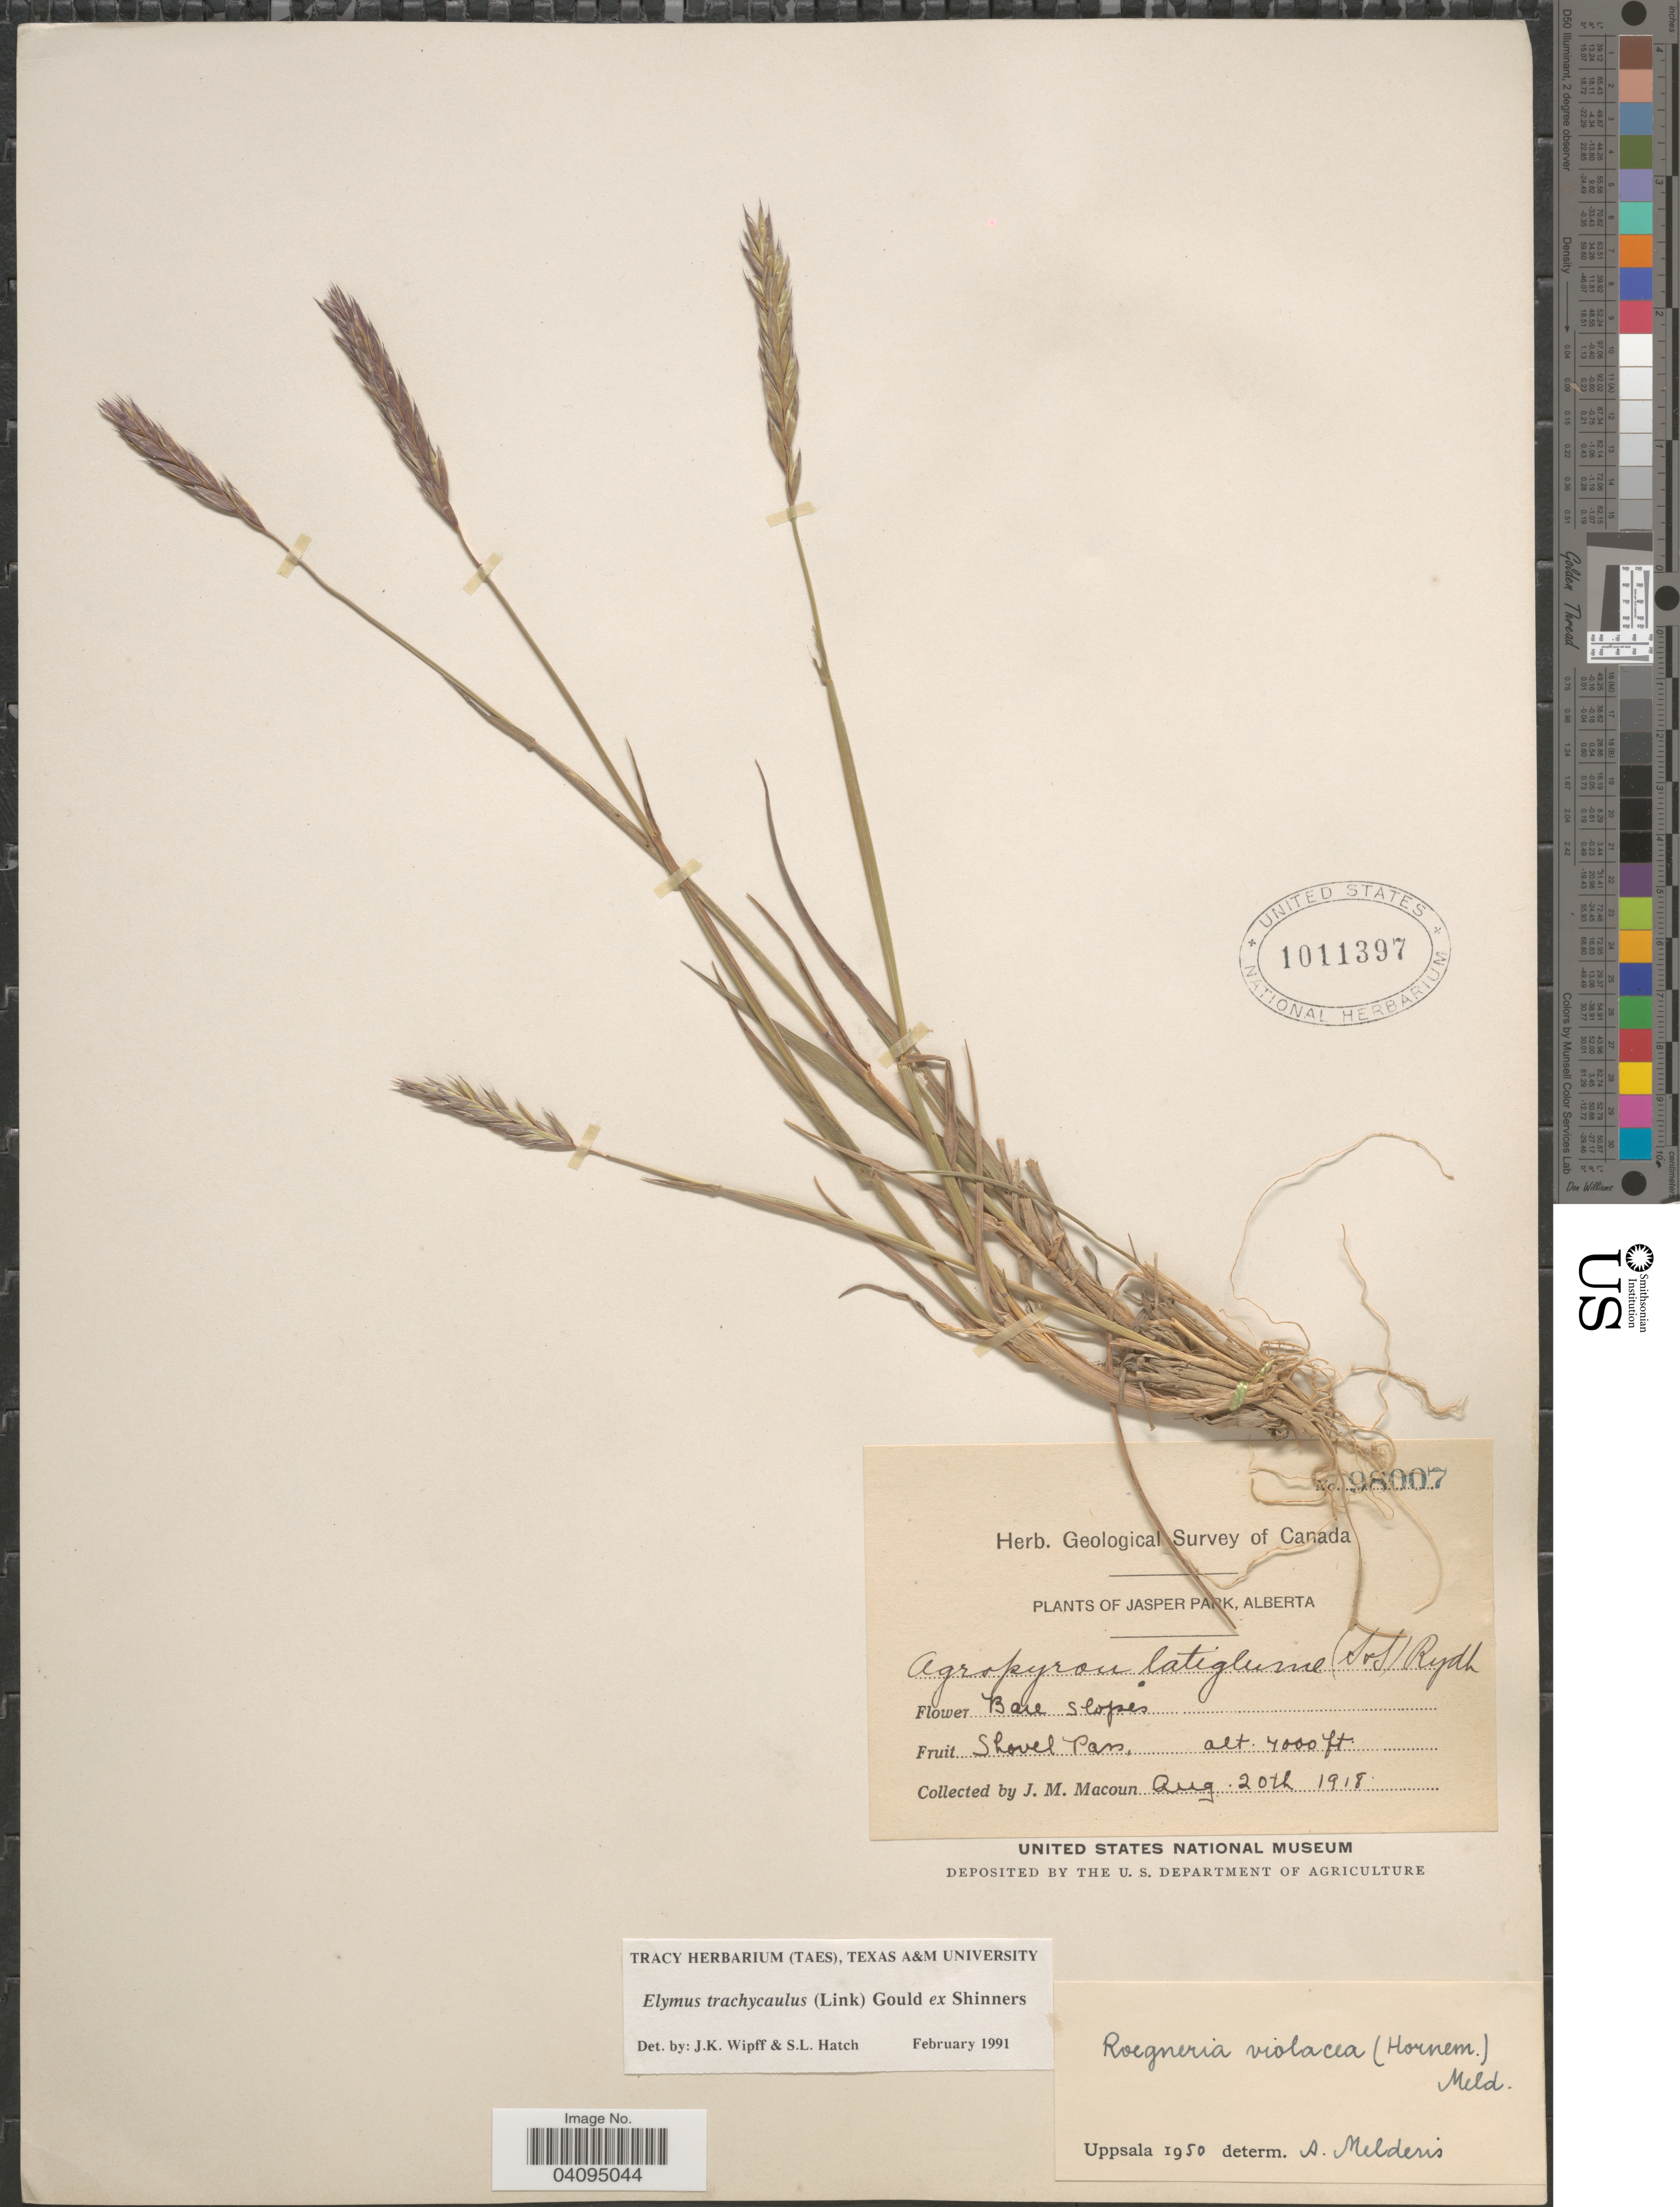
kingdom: Plantae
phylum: Tracheophyta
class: Liliopsida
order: Poales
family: Poaceae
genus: Elymus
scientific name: Elymus trachycaulus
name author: (Link) Gould ex Shinners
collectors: J. M. Macoun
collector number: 98007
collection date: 1918-08-20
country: Canada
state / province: Alberta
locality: Geological Survey of Canada. Jasper Park. Shovel Pass.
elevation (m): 2134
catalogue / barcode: US 1011397